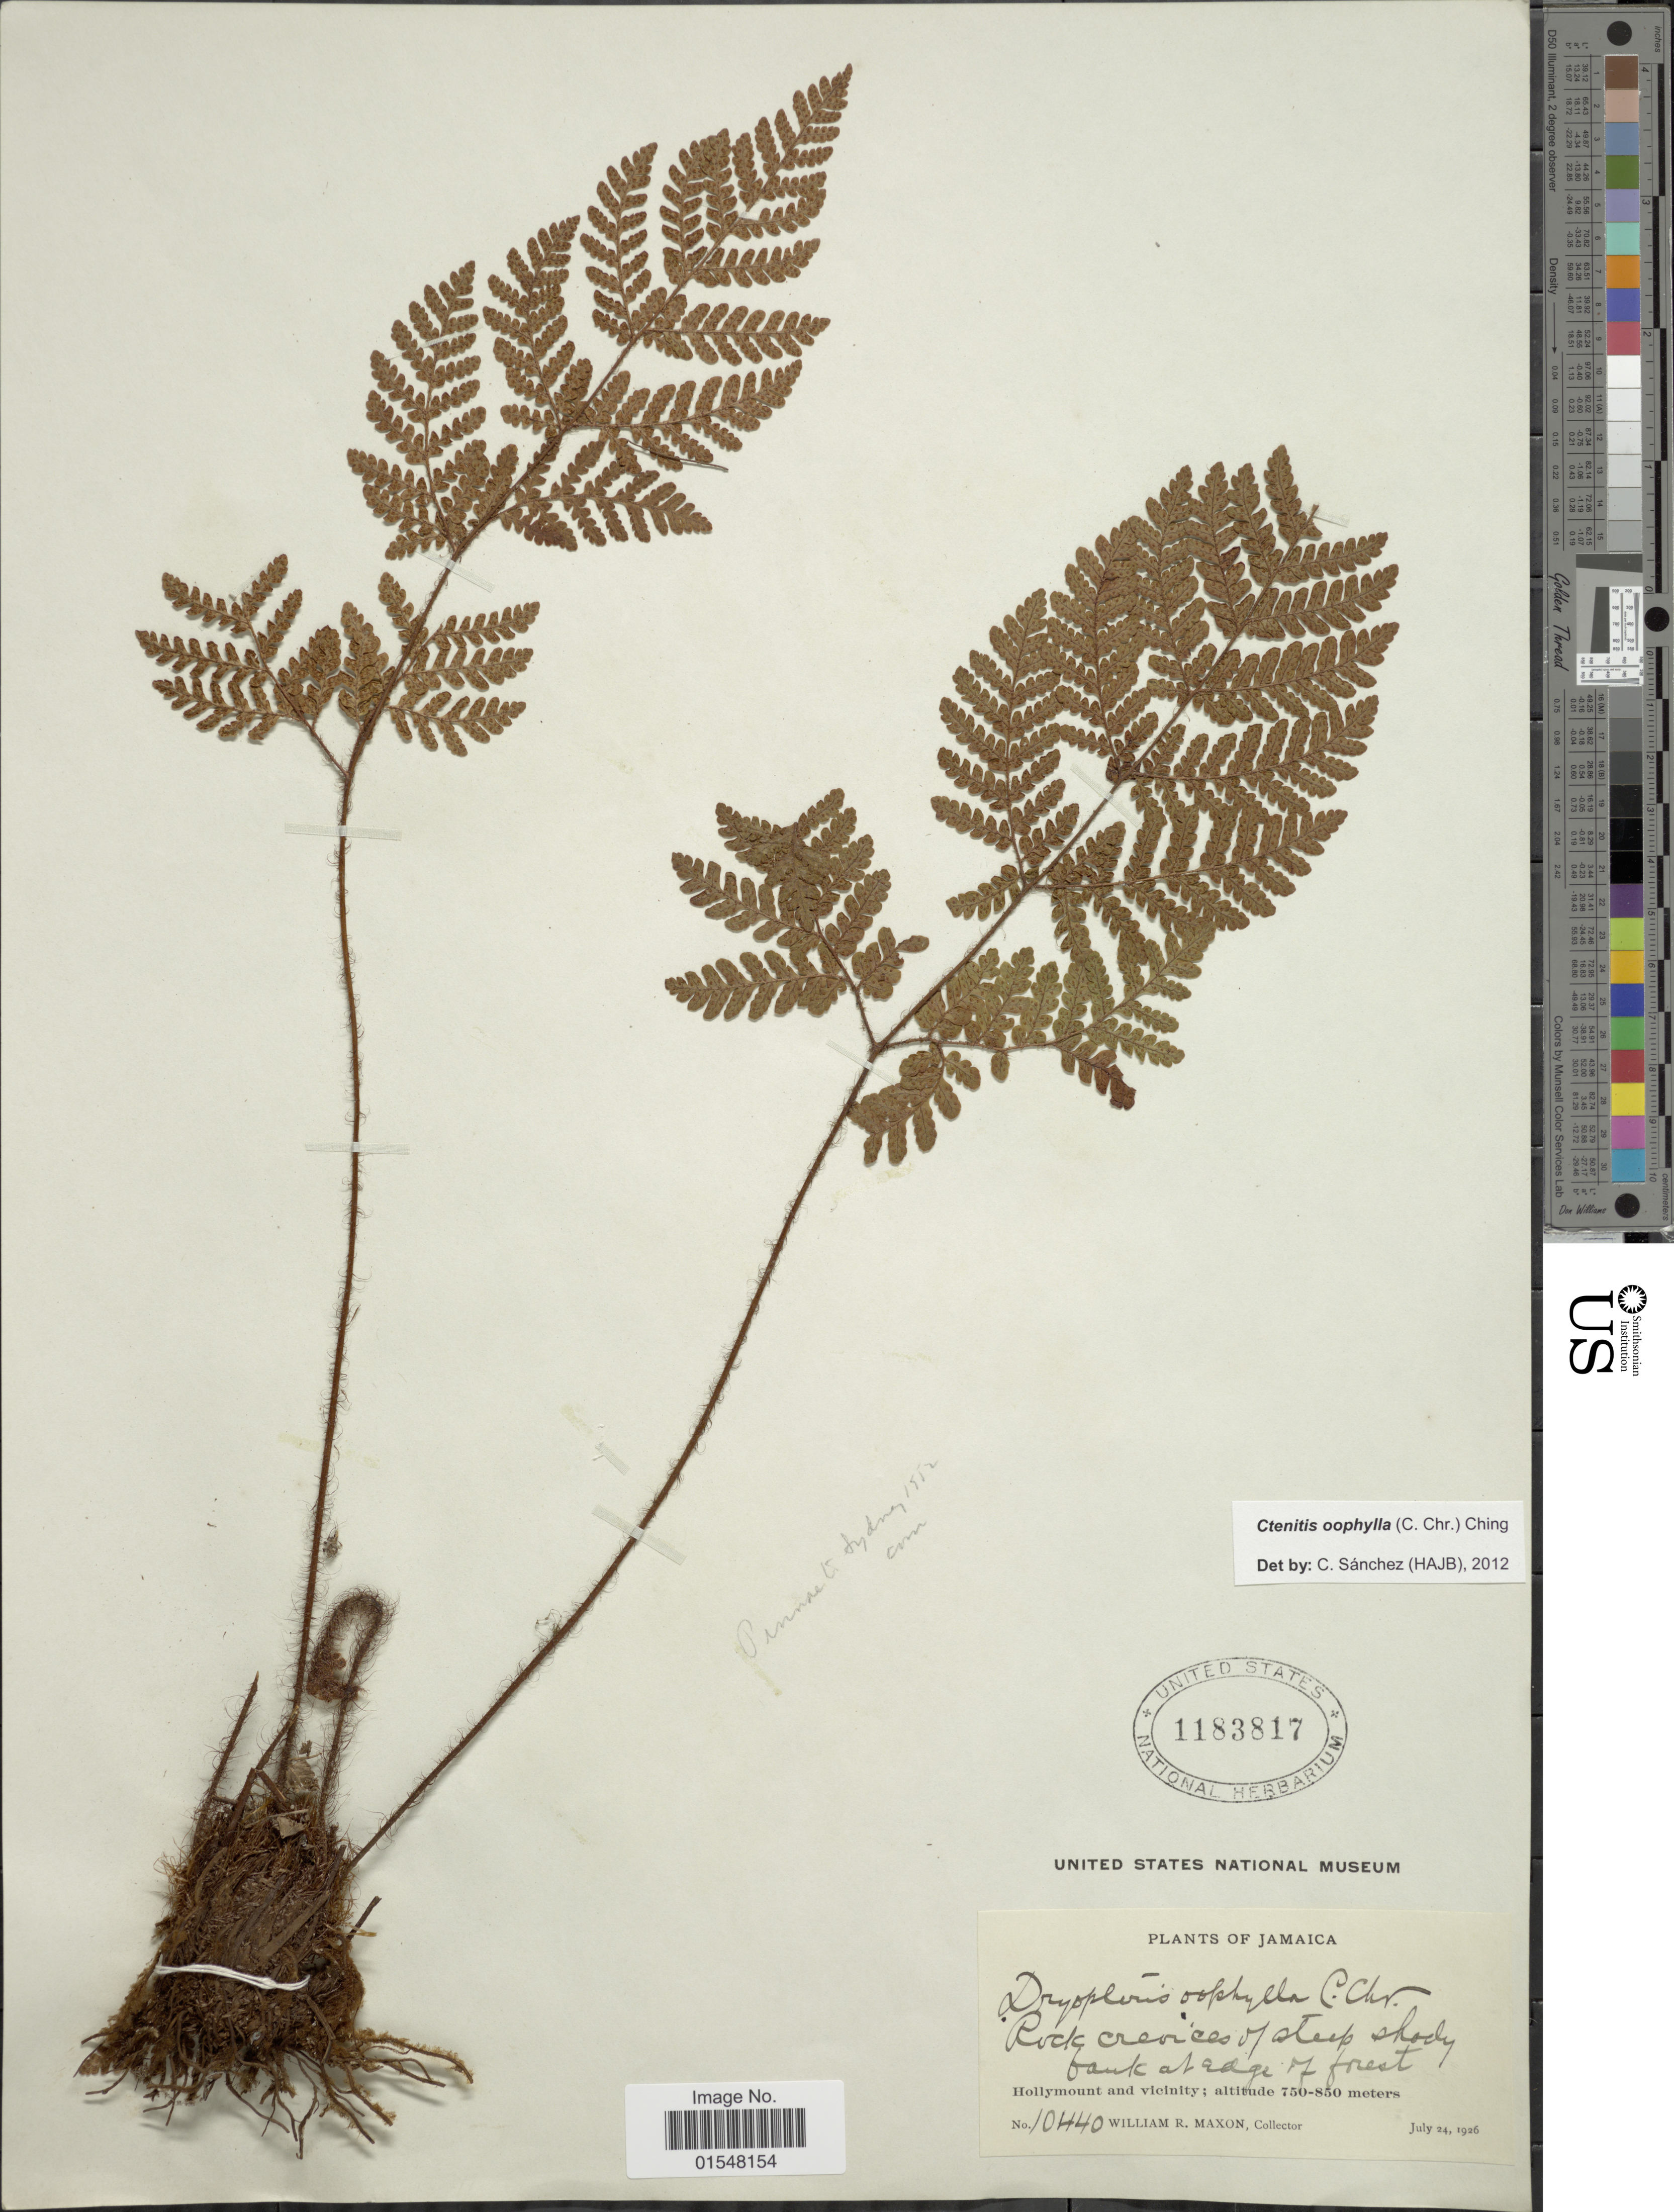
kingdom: Plantae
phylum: Tracheophyta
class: Polypodiopsida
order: Polypodiales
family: Dryopteridaceae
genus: Ctenitis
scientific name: Ctenitis oophylla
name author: (C. Chr.) Ching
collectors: W. R. Maxon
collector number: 10440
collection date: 1926-07-24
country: Jamaica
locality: Holymount and vicinity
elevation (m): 750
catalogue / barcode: US 1183817